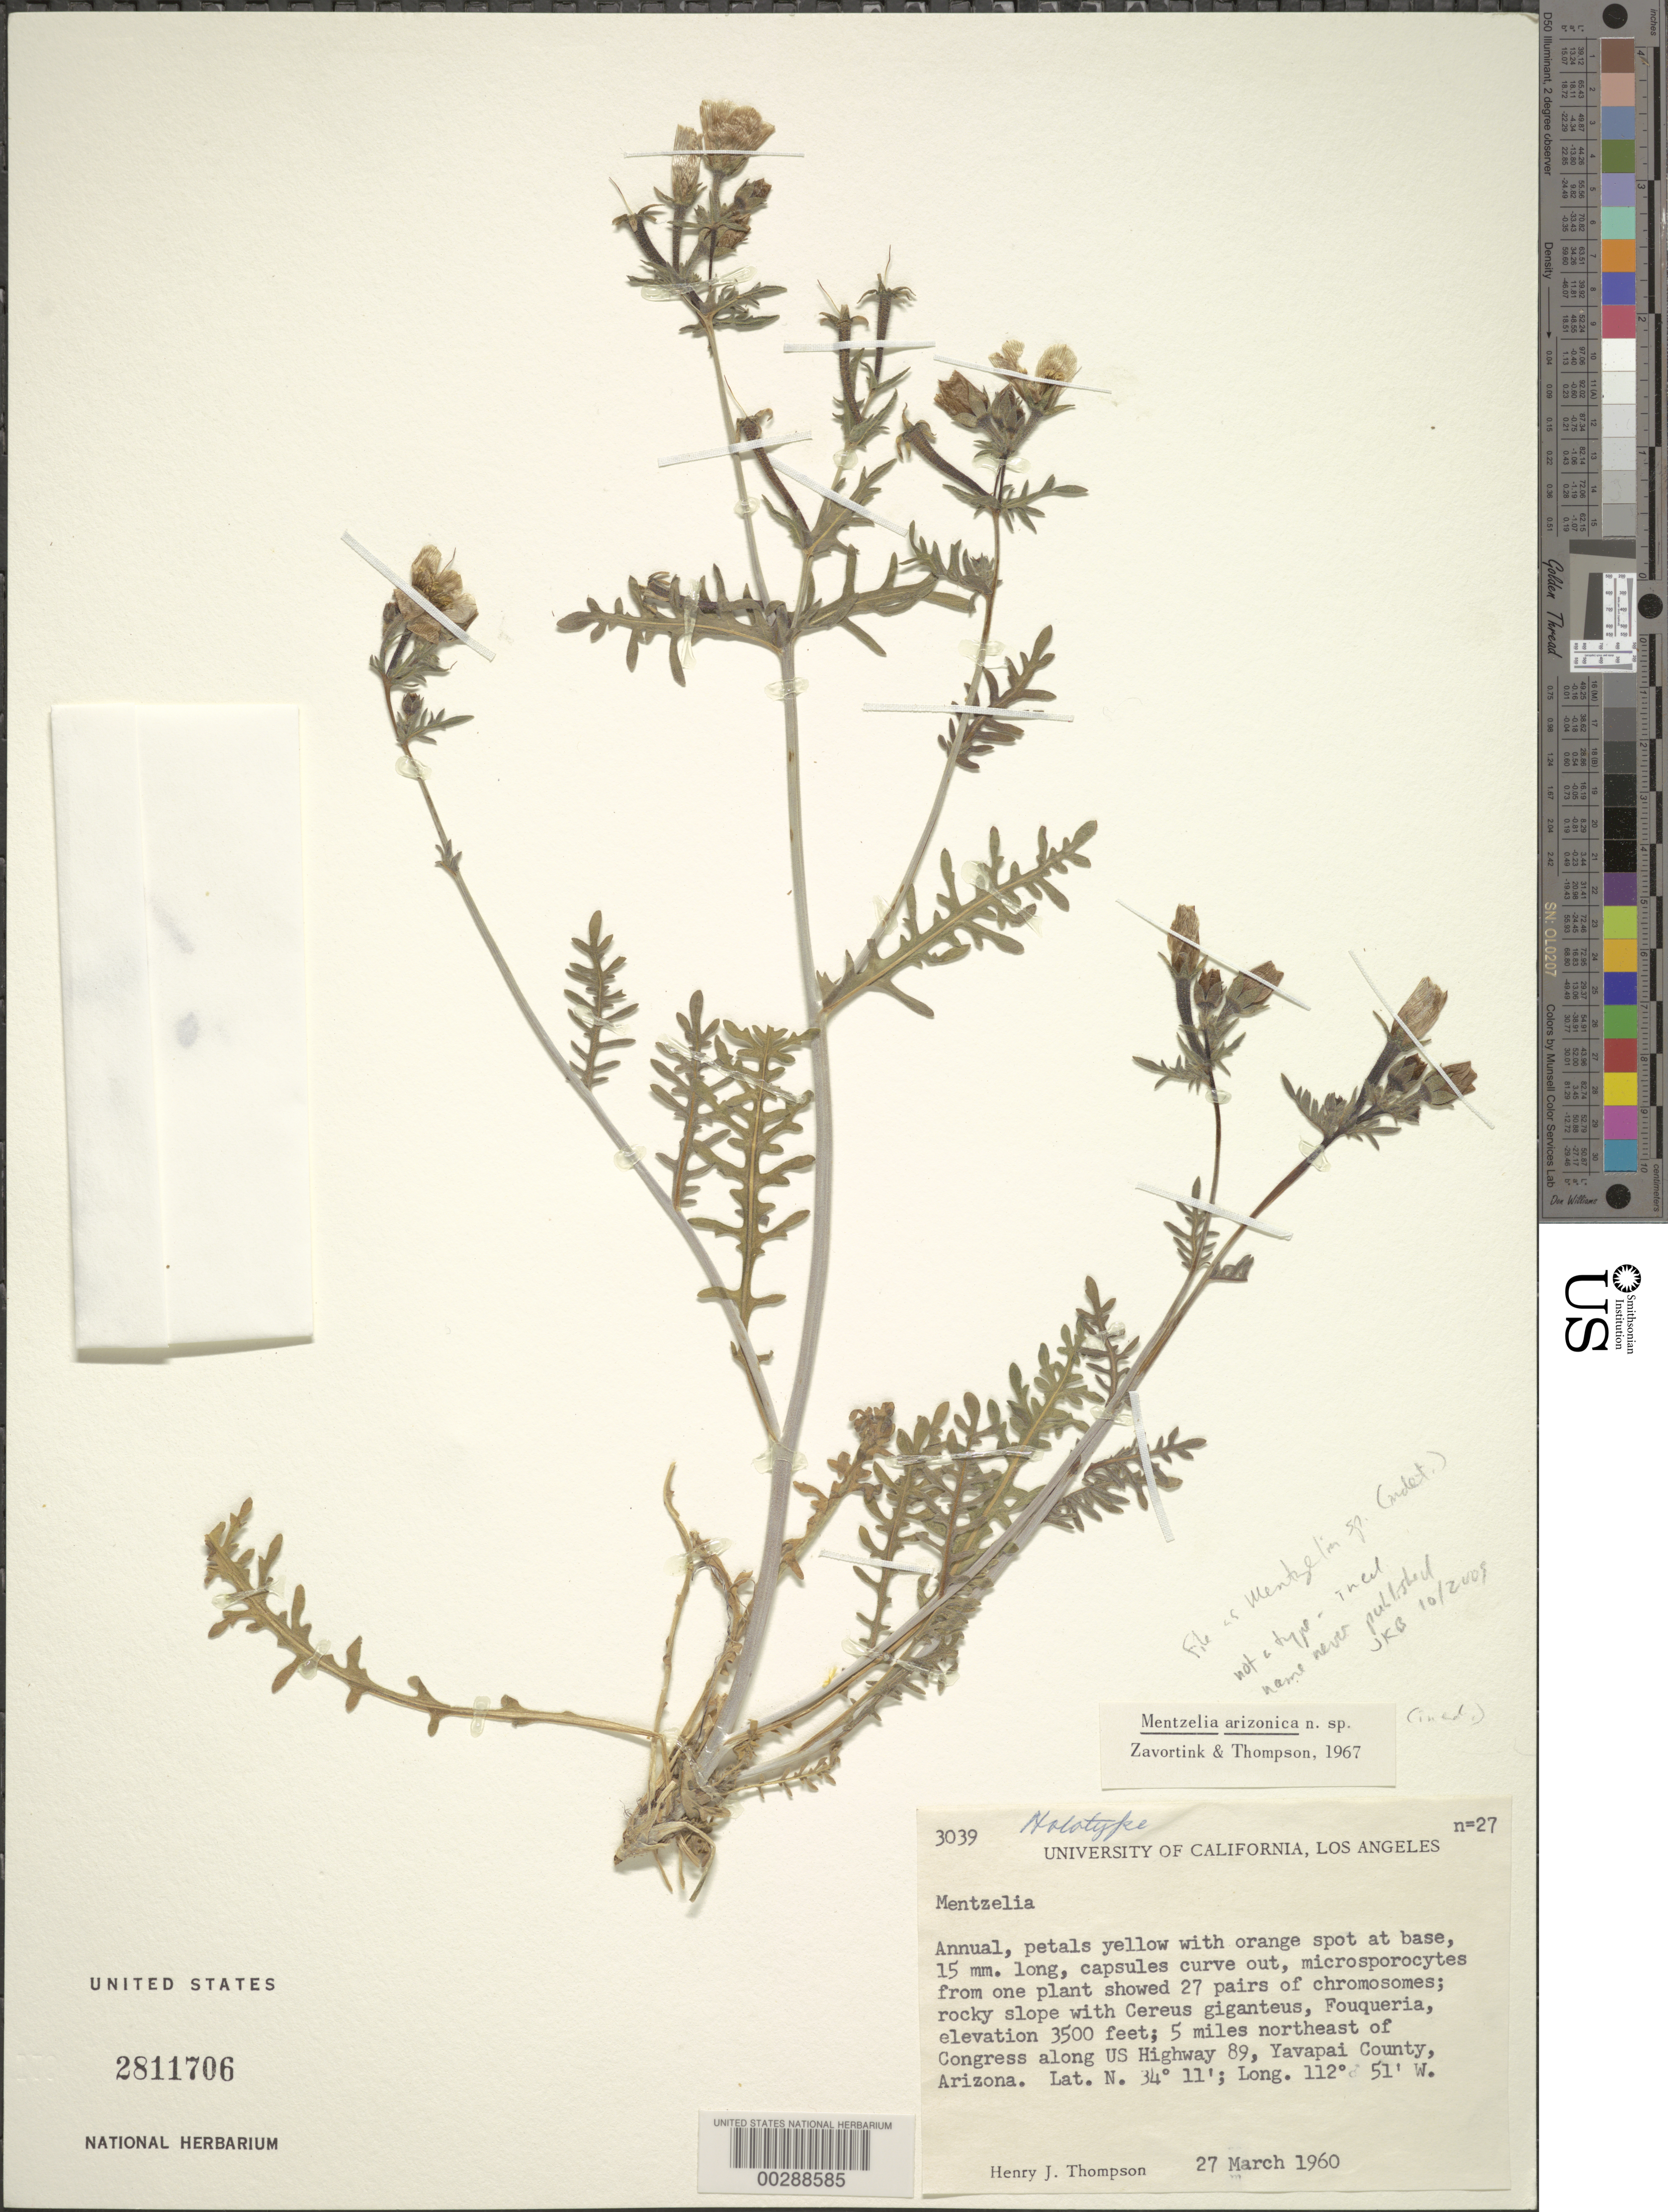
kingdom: Plantae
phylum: Tracheophyta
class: Magnoliopsida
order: Cornales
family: Loasaceae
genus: Mentzelia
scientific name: Mentzelia sp.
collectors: H. J. Thompson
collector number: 3039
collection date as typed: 27 Mar 1960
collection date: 1960-03-27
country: United States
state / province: Arizona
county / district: Yavapai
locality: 5 mi NE of Congress along US highway 89.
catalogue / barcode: US 2811706